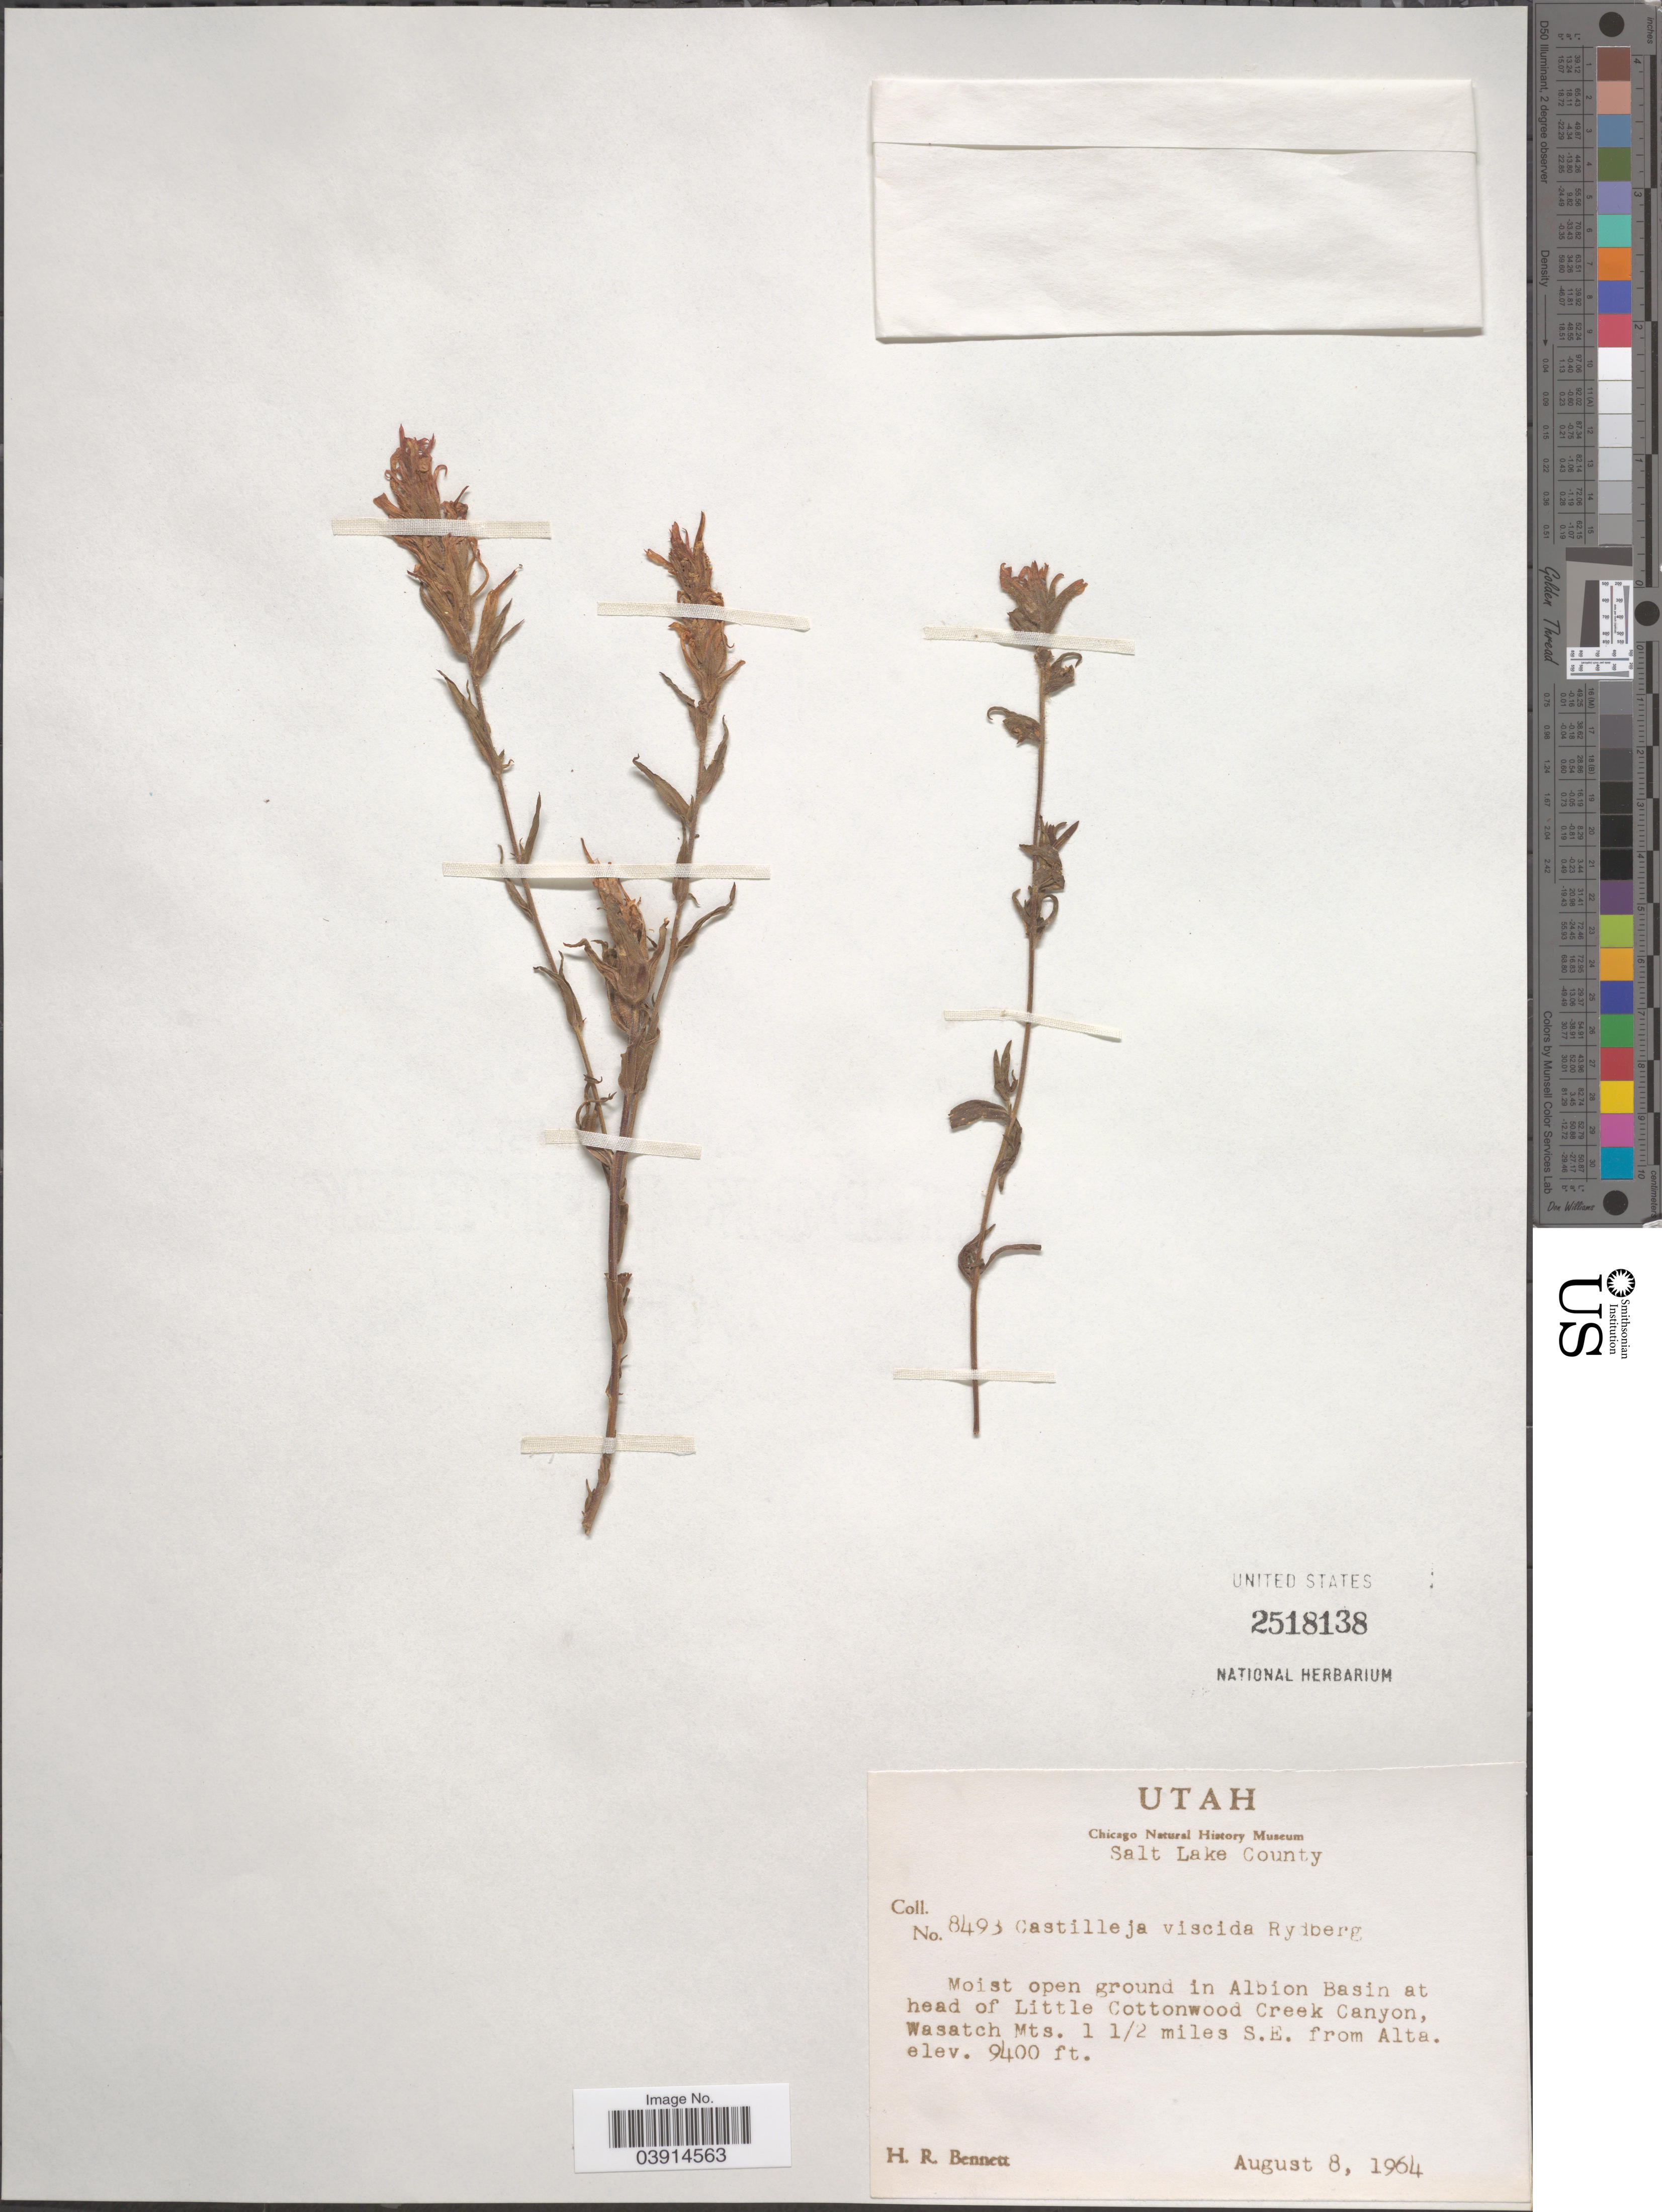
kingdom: Plantae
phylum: Tracheophyta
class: Magnoliopsida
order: Lamiales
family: Orobanchaceae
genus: Castilleja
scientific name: Castilleja viscida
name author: Rydb.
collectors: H. R. Bennett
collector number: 8493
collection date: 1964-08-08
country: United States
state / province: Utah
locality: Salt Lake County. Moist open ground in Albion Basin at head of Little Cottonwood Creek Canyon, Wasatch Mts. 1½ miles S.E. from Alta.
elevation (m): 2865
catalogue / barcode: US 2518138